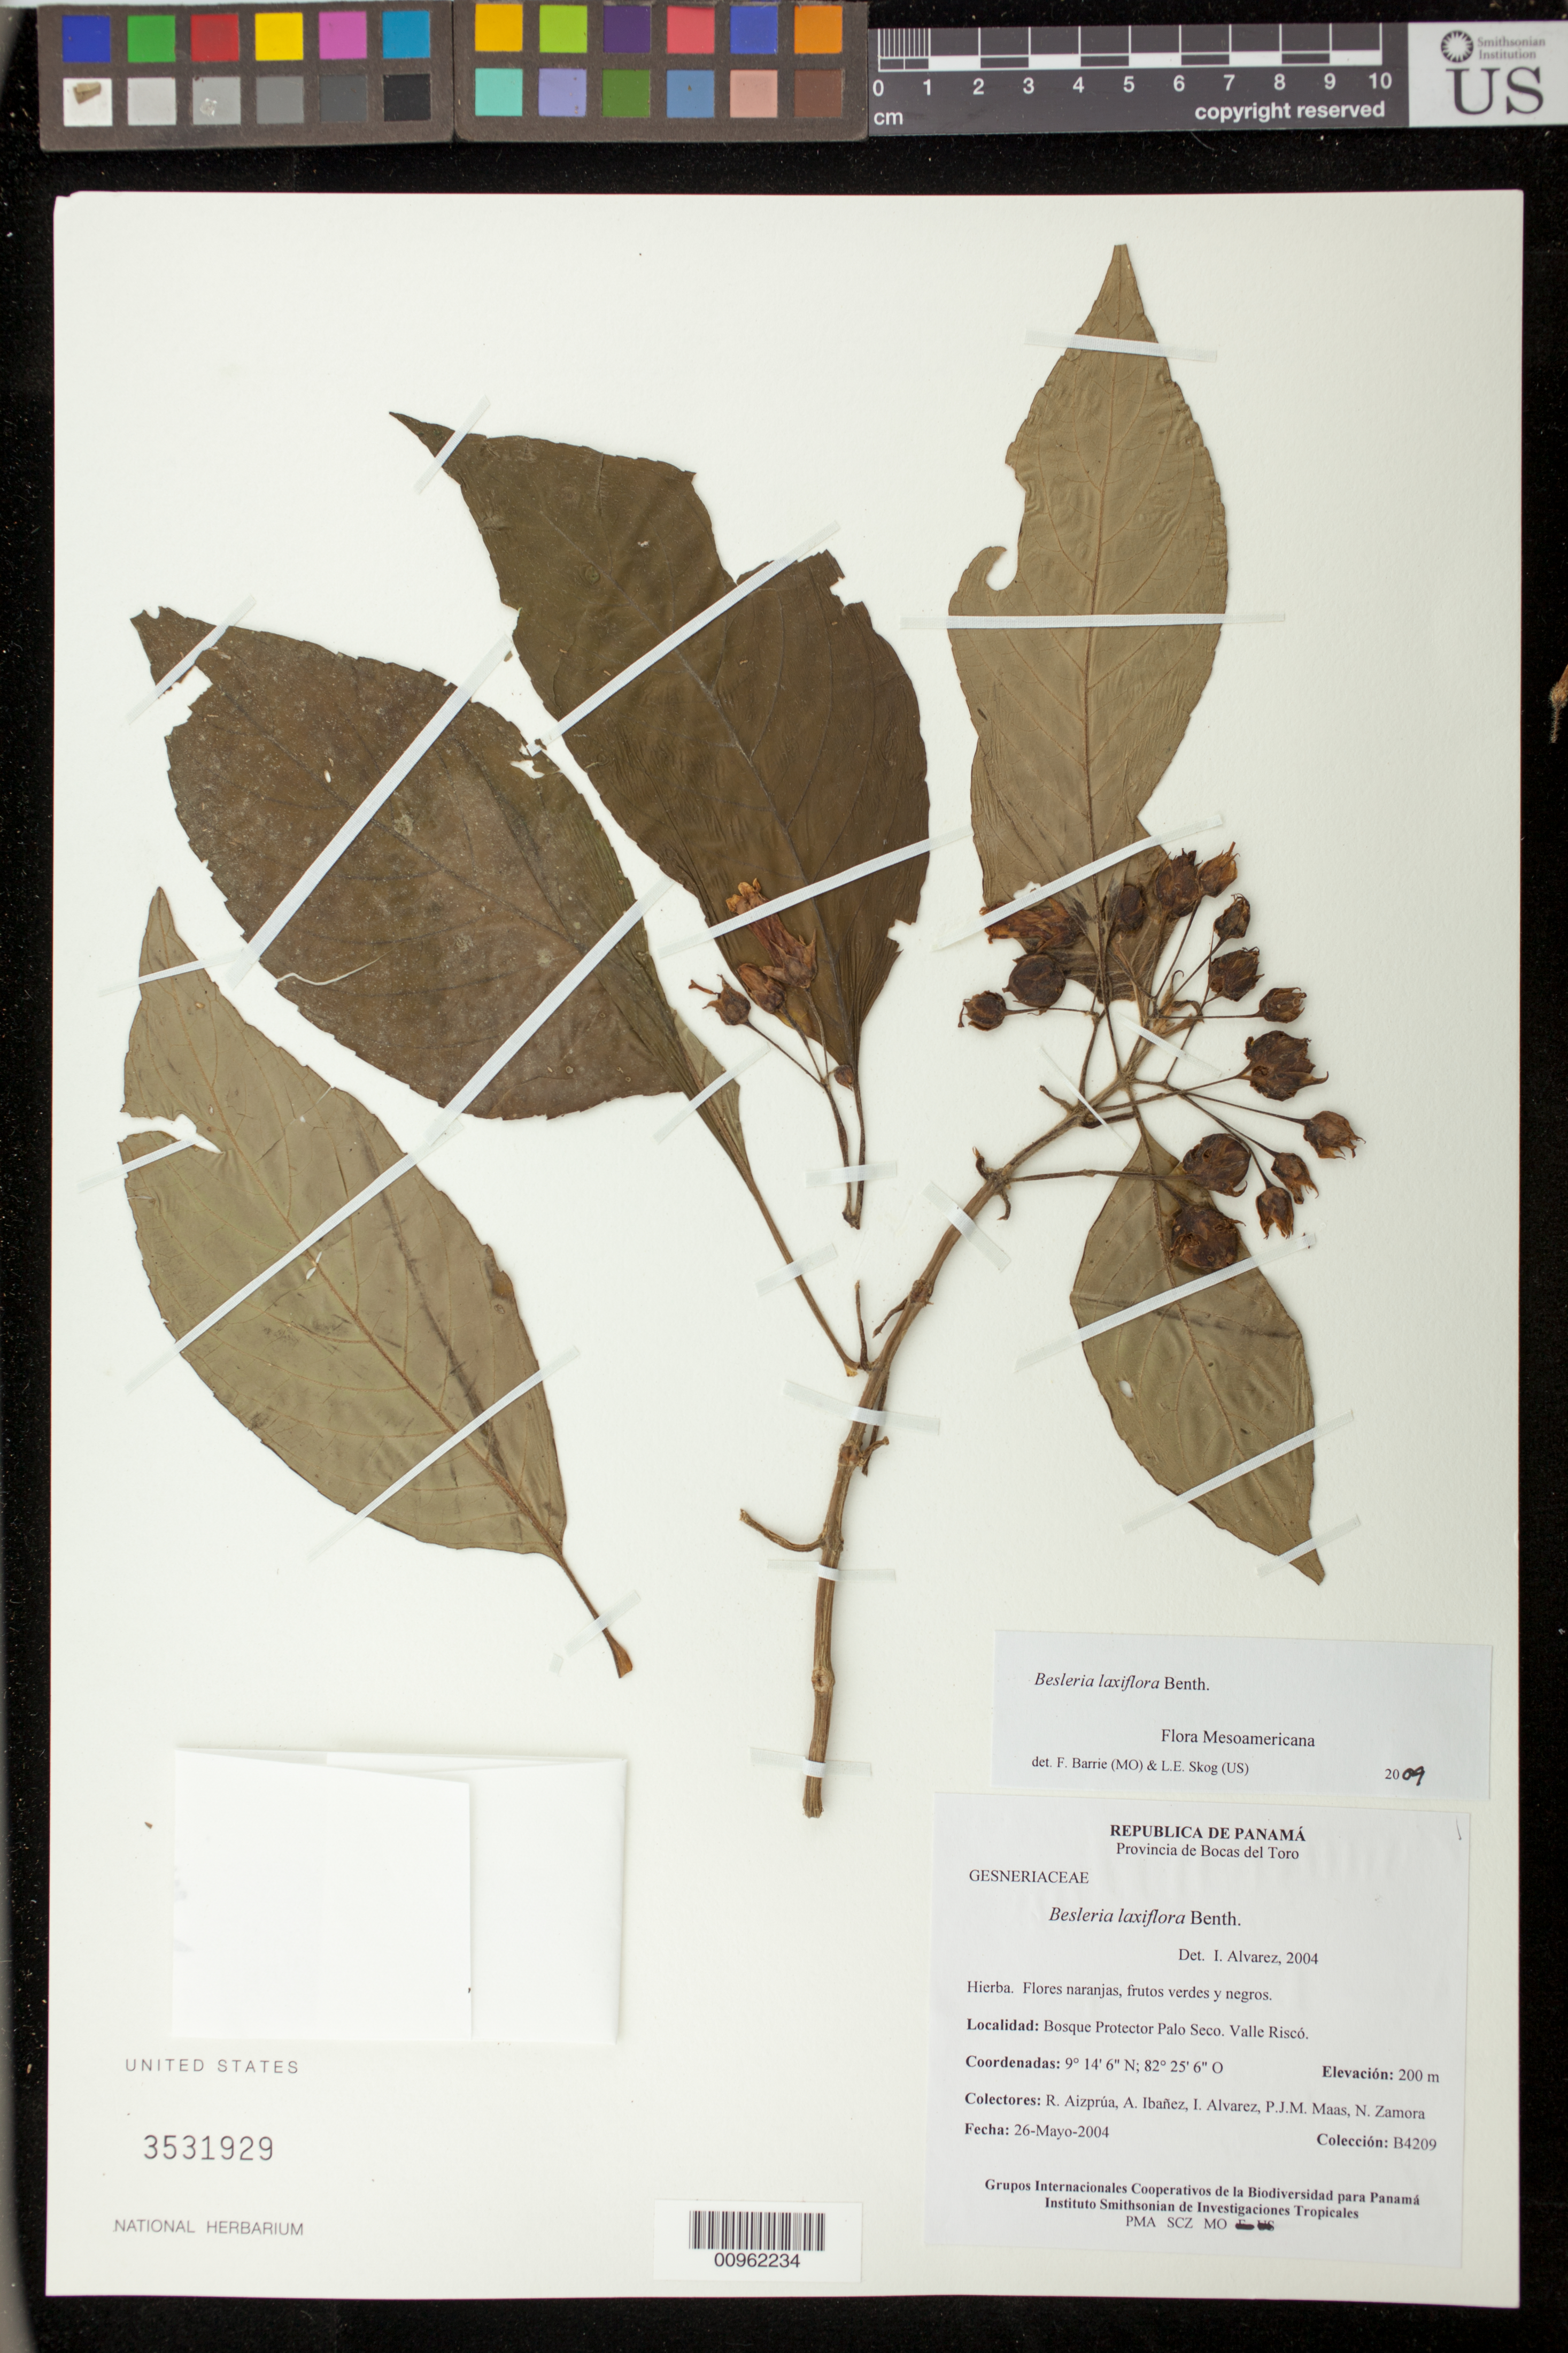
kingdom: Plantae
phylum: Tracheophyta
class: Magnoliopsida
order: Lamiales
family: Gesneriaceae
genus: Besleria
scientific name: Besleria laxiflora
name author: Benth.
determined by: Alvarez, I.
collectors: R. Aizprúa & et al.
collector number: B 4209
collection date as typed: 26 May 2004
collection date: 2004-05-26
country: Panama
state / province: Bocas del Toro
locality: Bosque Protector Palo Seco, Valle Riscó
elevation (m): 200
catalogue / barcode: US 3531929